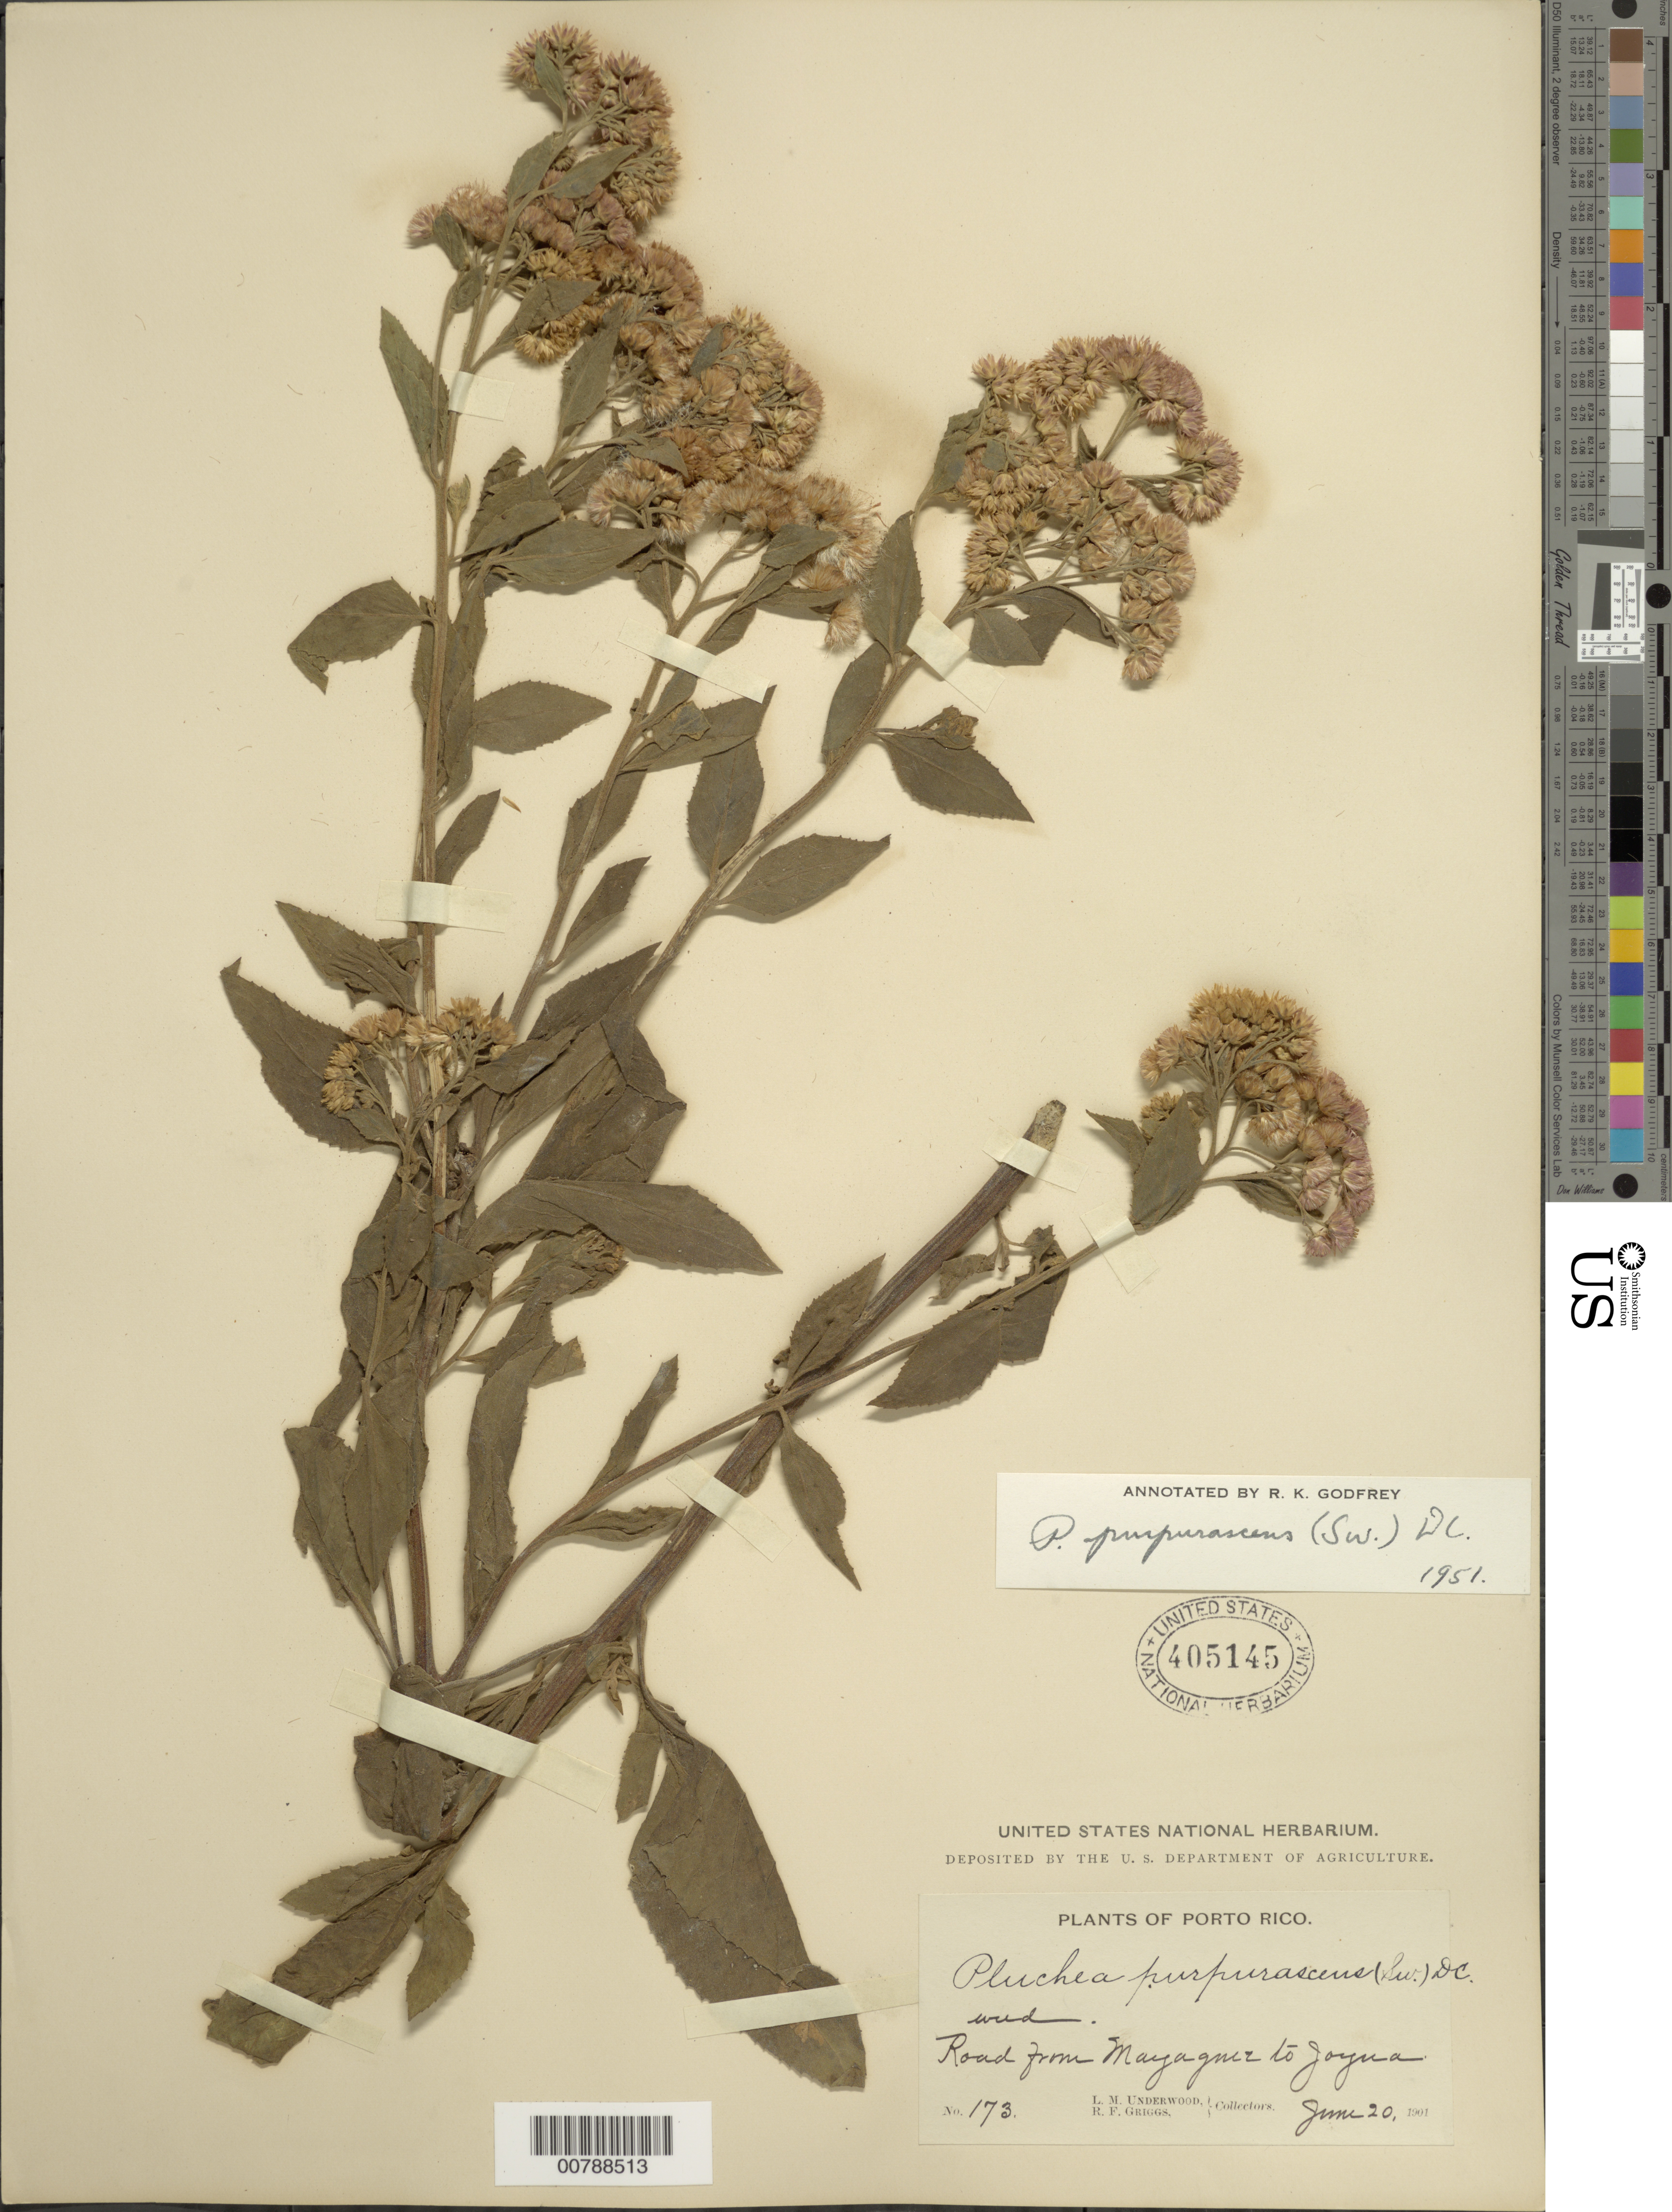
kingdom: Plantae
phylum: Tracheophyta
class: Magnoliopsida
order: Asterales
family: Asteraceae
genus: Pluchea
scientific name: Pluchea odorata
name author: (L.) Cass.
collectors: L. M. Underwood & R. F. Griggs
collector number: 173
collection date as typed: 20 Jun 1901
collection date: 1901-06-20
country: Puerto Rico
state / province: Mayagüez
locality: Road from Mayagüez to Jayua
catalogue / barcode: US 405145